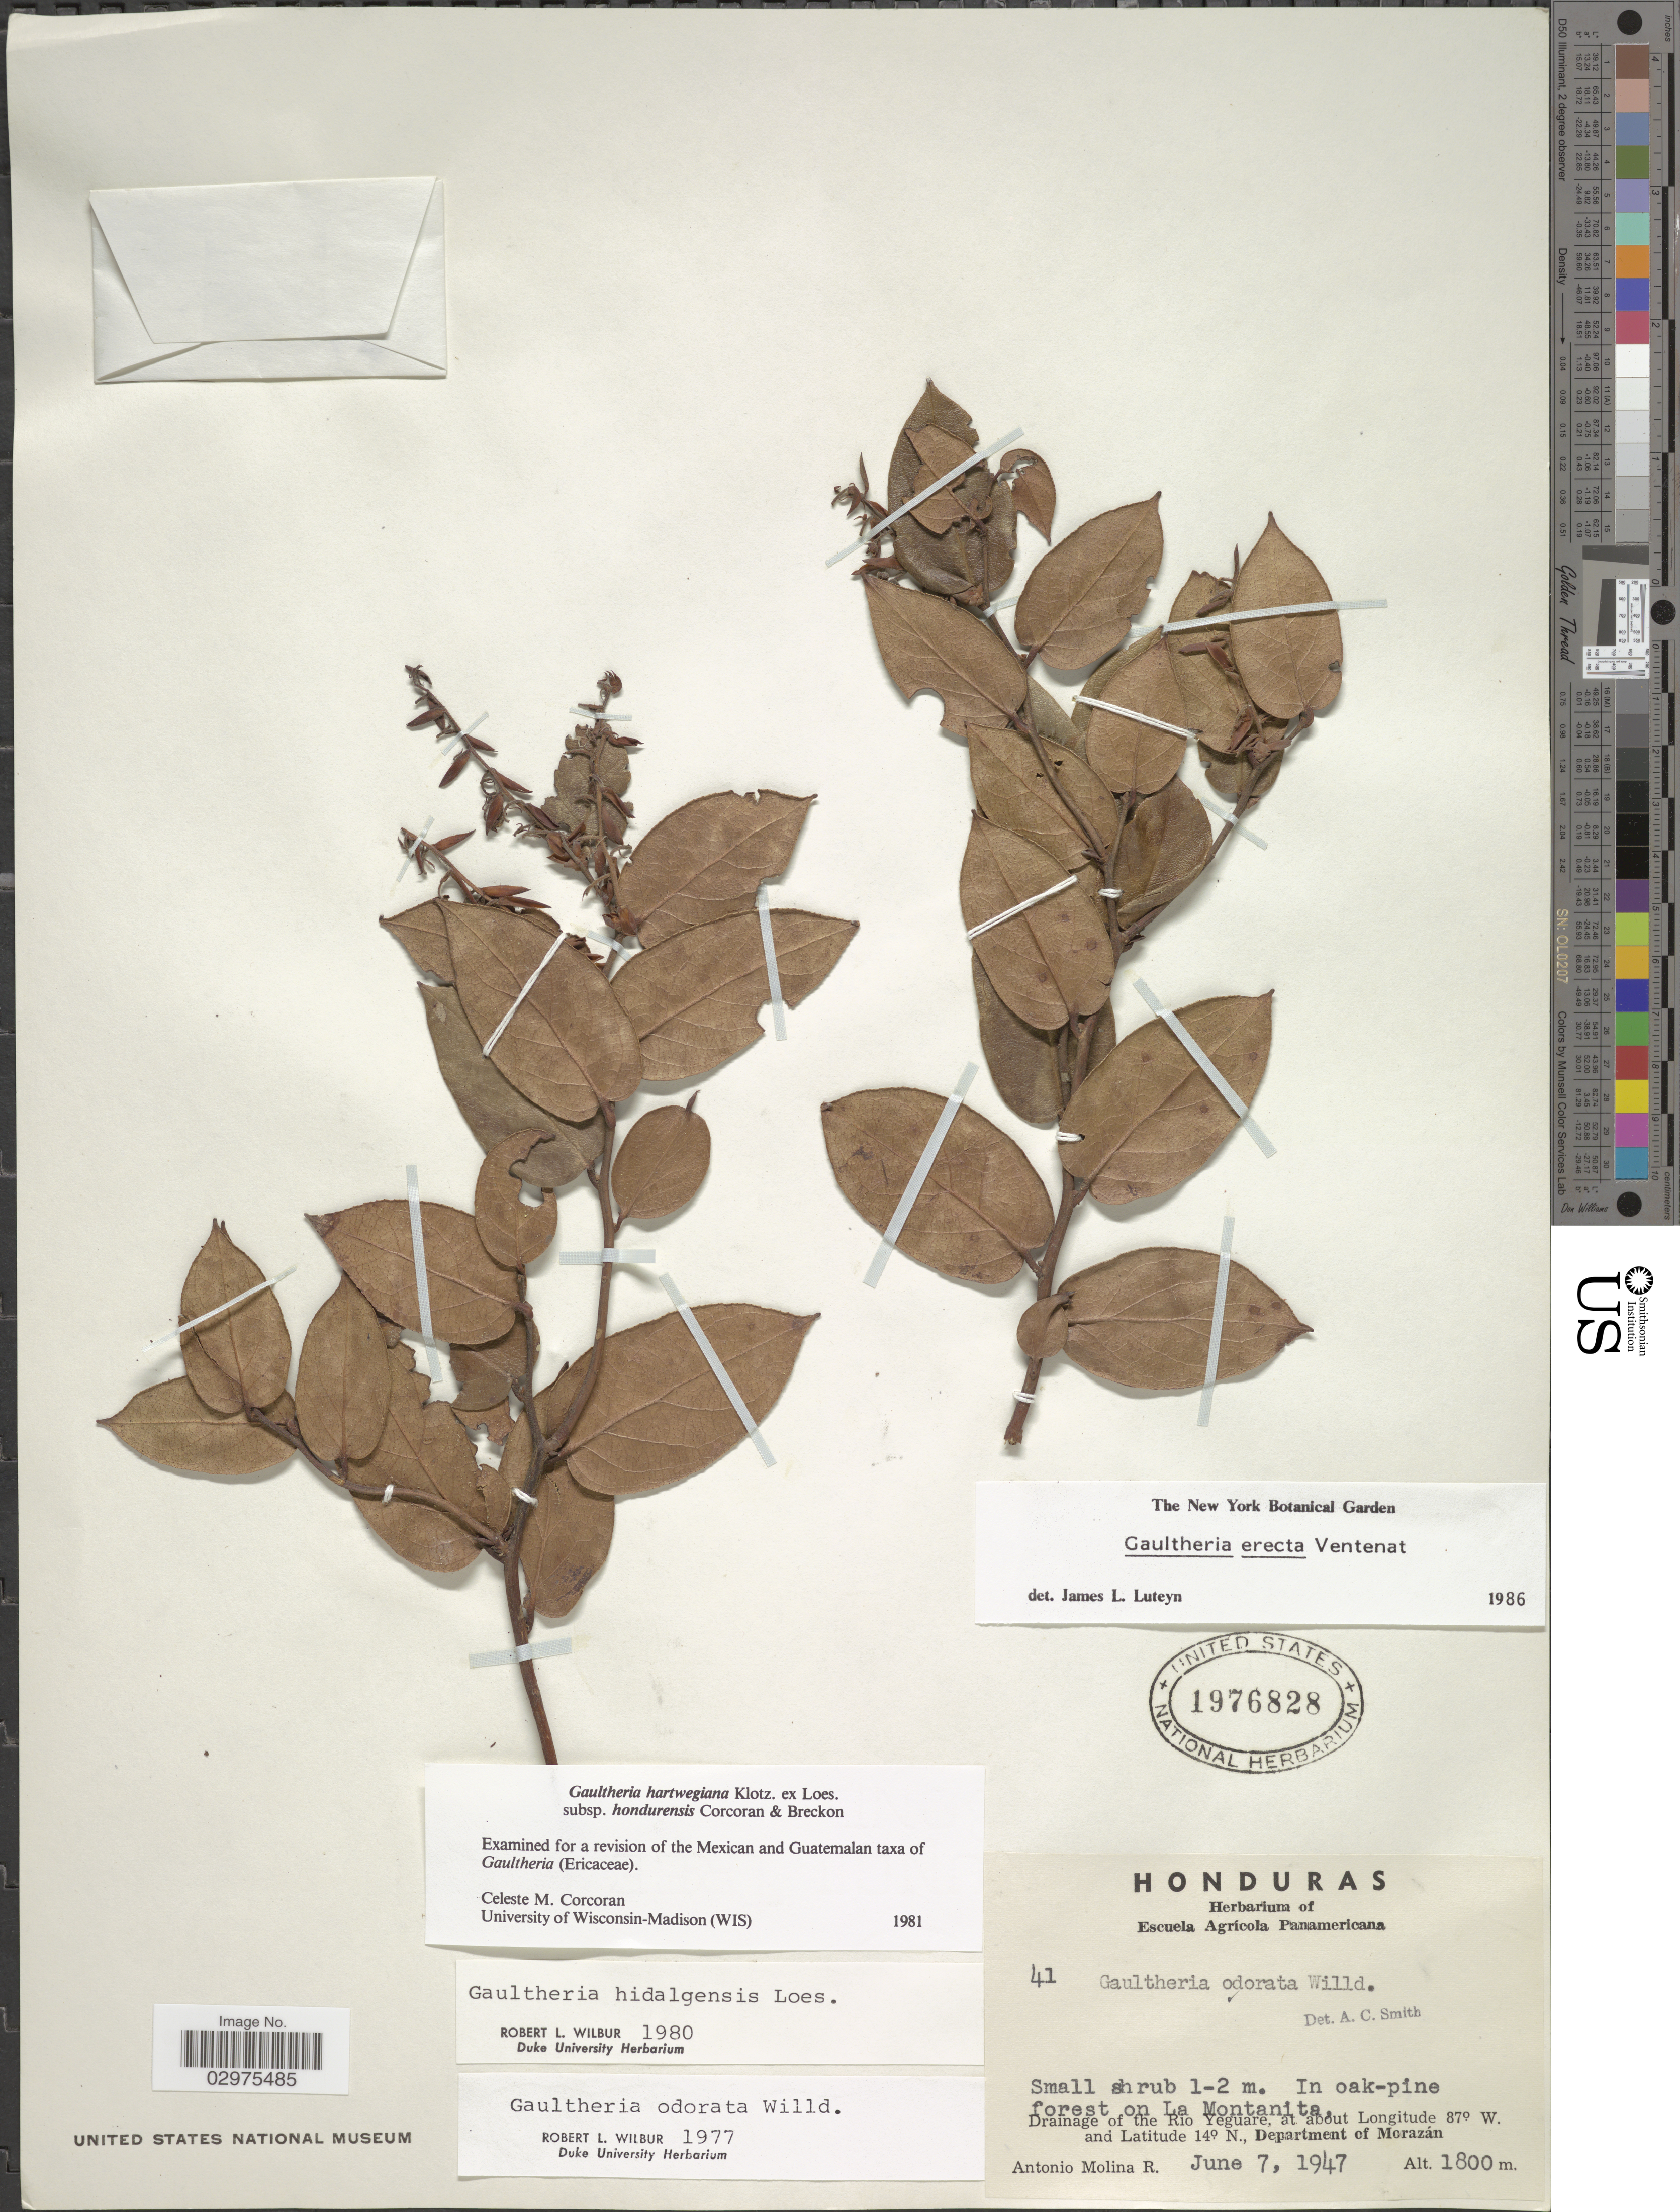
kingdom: Plantae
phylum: Tracheophyta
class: Magnoliopsida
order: Ericales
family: Ericaceae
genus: Gaultheria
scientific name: Gaultheria erecta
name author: Vent.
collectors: A. Molina R.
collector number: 41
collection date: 1947-06-07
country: Honduras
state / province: Fco. Morazán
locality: La Montanita, Drainage of the Rio Yeguare. Department of Morazán.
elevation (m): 1800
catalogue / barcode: US 1976828